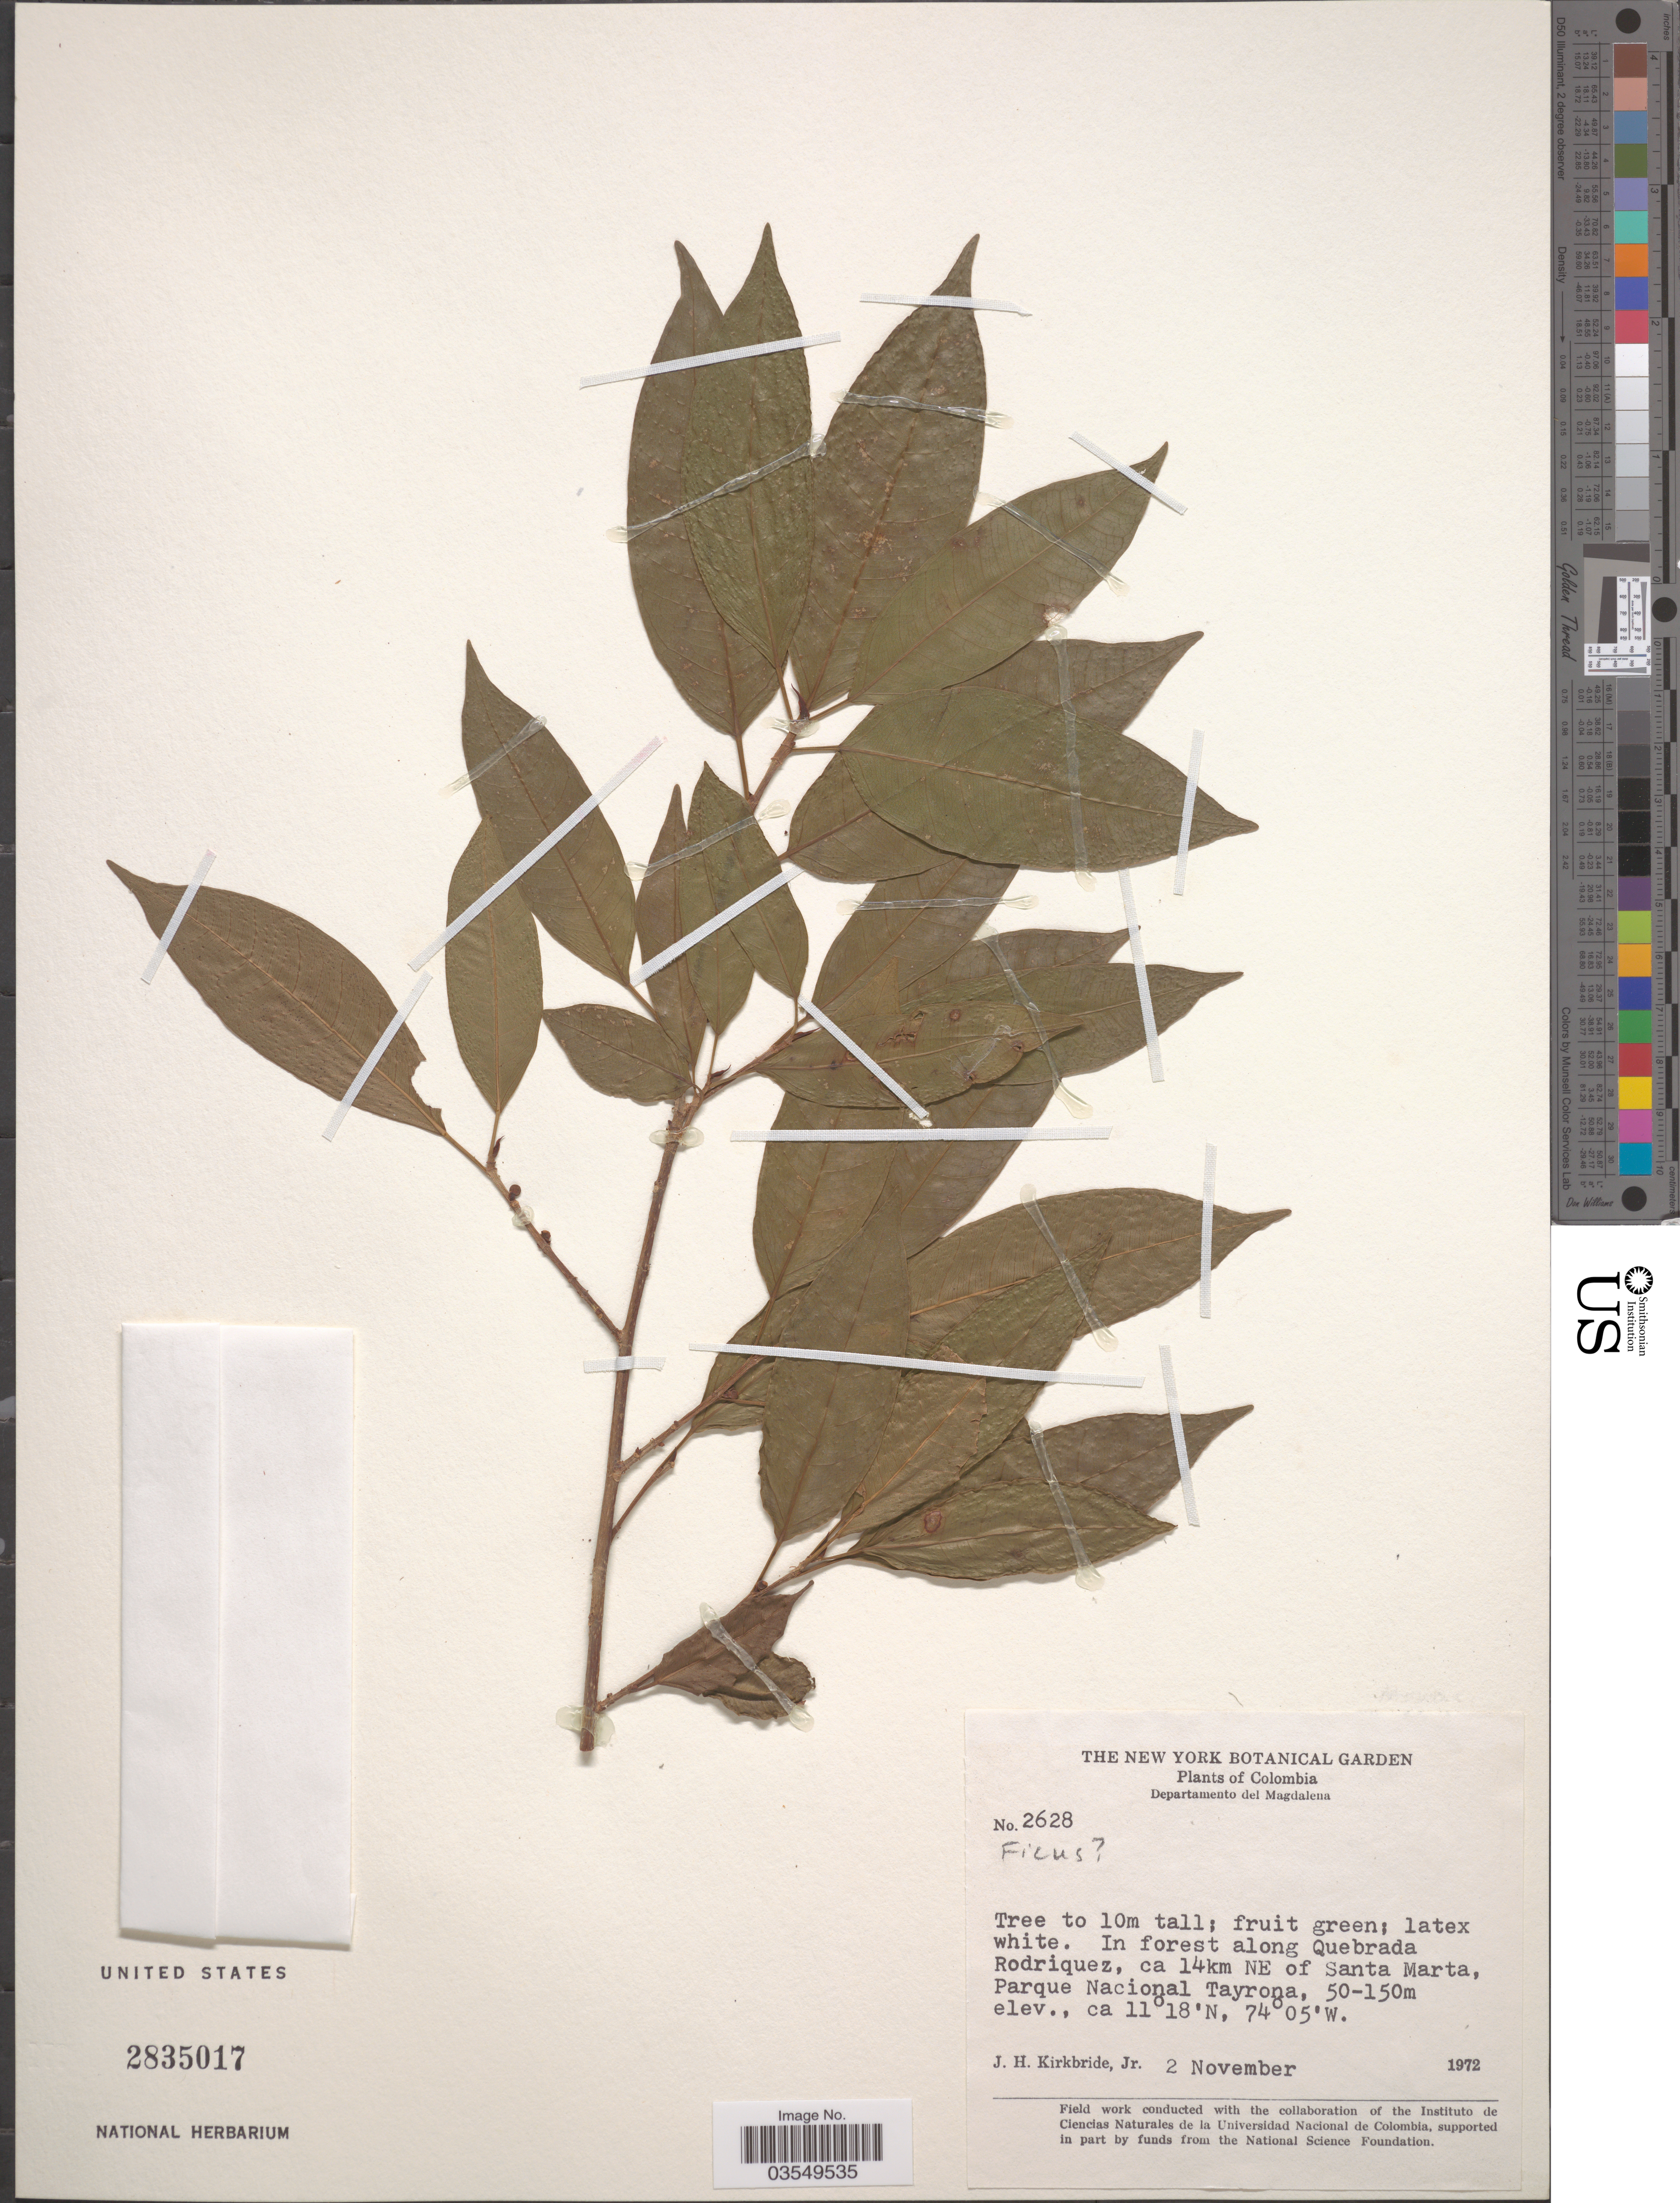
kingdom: Plantae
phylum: Tracheophyta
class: Magnoliopsida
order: Rosales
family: Moraceae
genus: Ficus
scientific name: Ficus sp.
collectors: J. H. Kirkbride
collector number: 2628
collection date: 1972-11-02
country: Colombia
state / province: Magdalena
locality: Departamento del Magdalena. In forest along Quebrada Rodriquez, ca 14km NE of Santa Marta, Parque Nacional Tayrona.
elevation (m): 50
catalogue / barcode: US 2835017